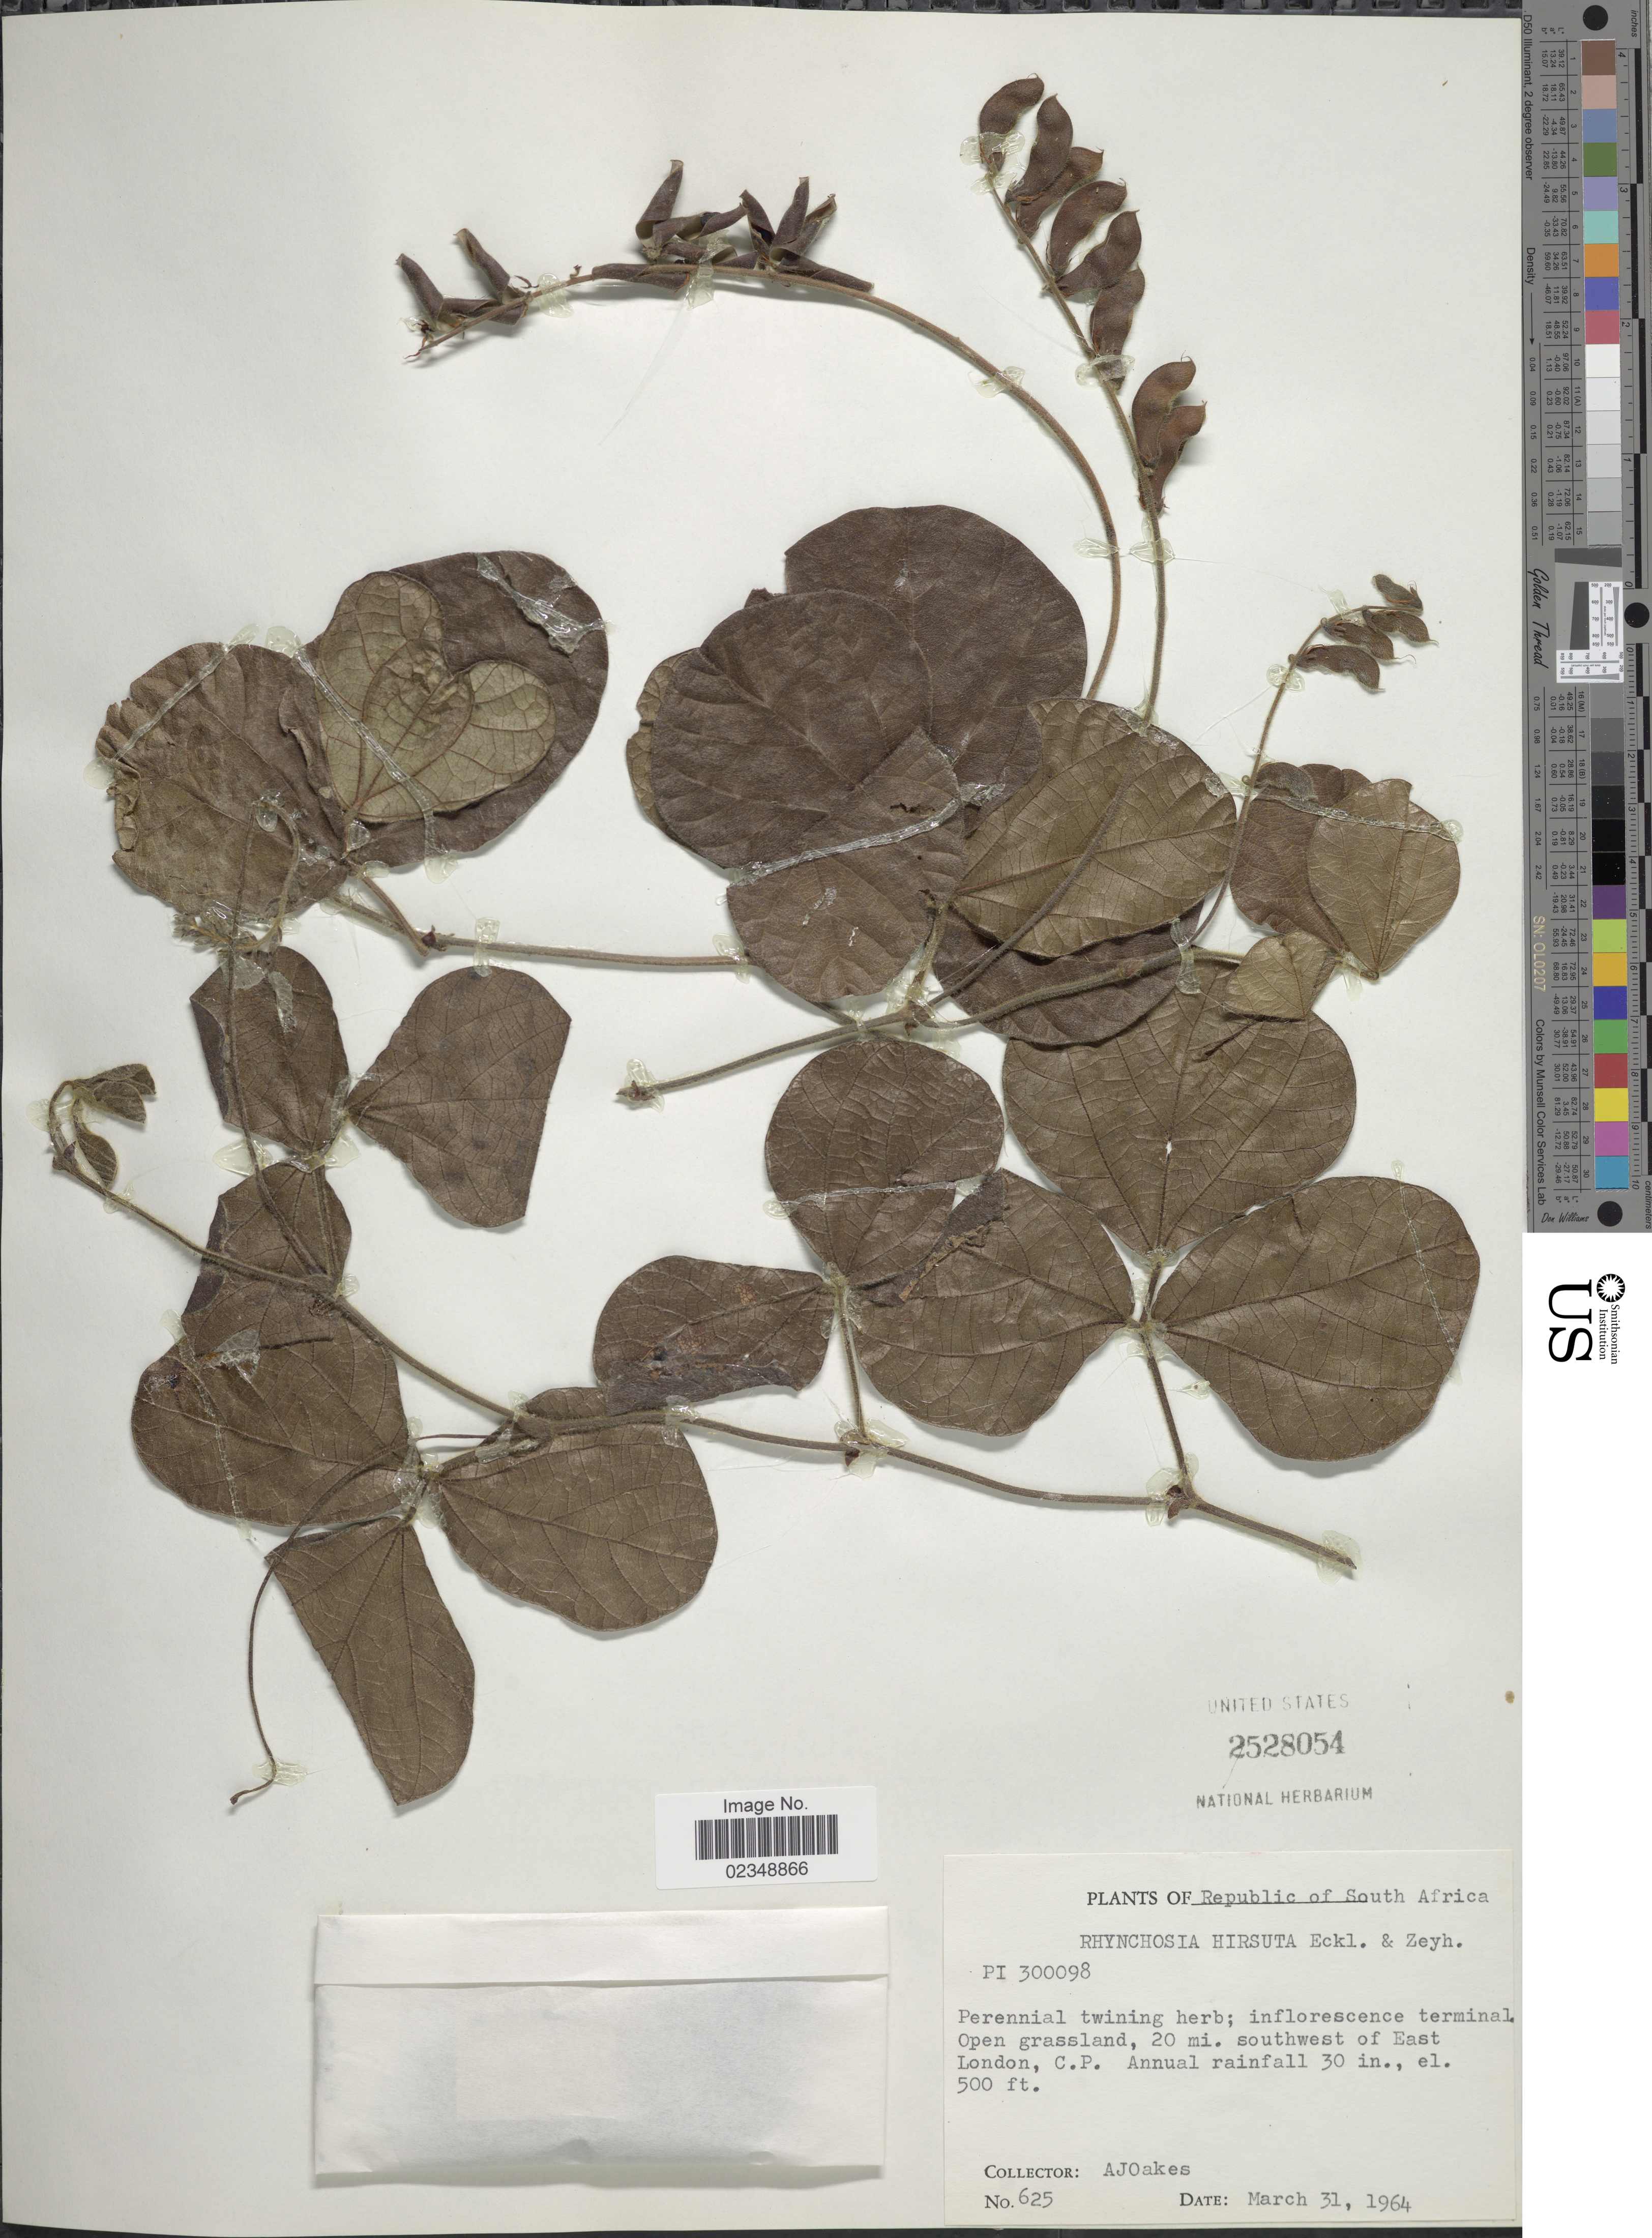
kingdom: Plantae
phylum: Tracheophyta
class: Magnoliopsida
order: Fabales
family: Fabaceae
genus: Rhynchosia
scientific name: Rhynchosia hirsuta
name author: Eckl. & Zeyh.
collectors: A. Oakes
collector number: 625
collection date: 1964-03-31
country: South Africa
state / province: Eastern Cape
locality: Republic of South Africa. 20 mi. southwest of East London, C.P.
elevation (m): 152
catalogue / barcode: US 2528054